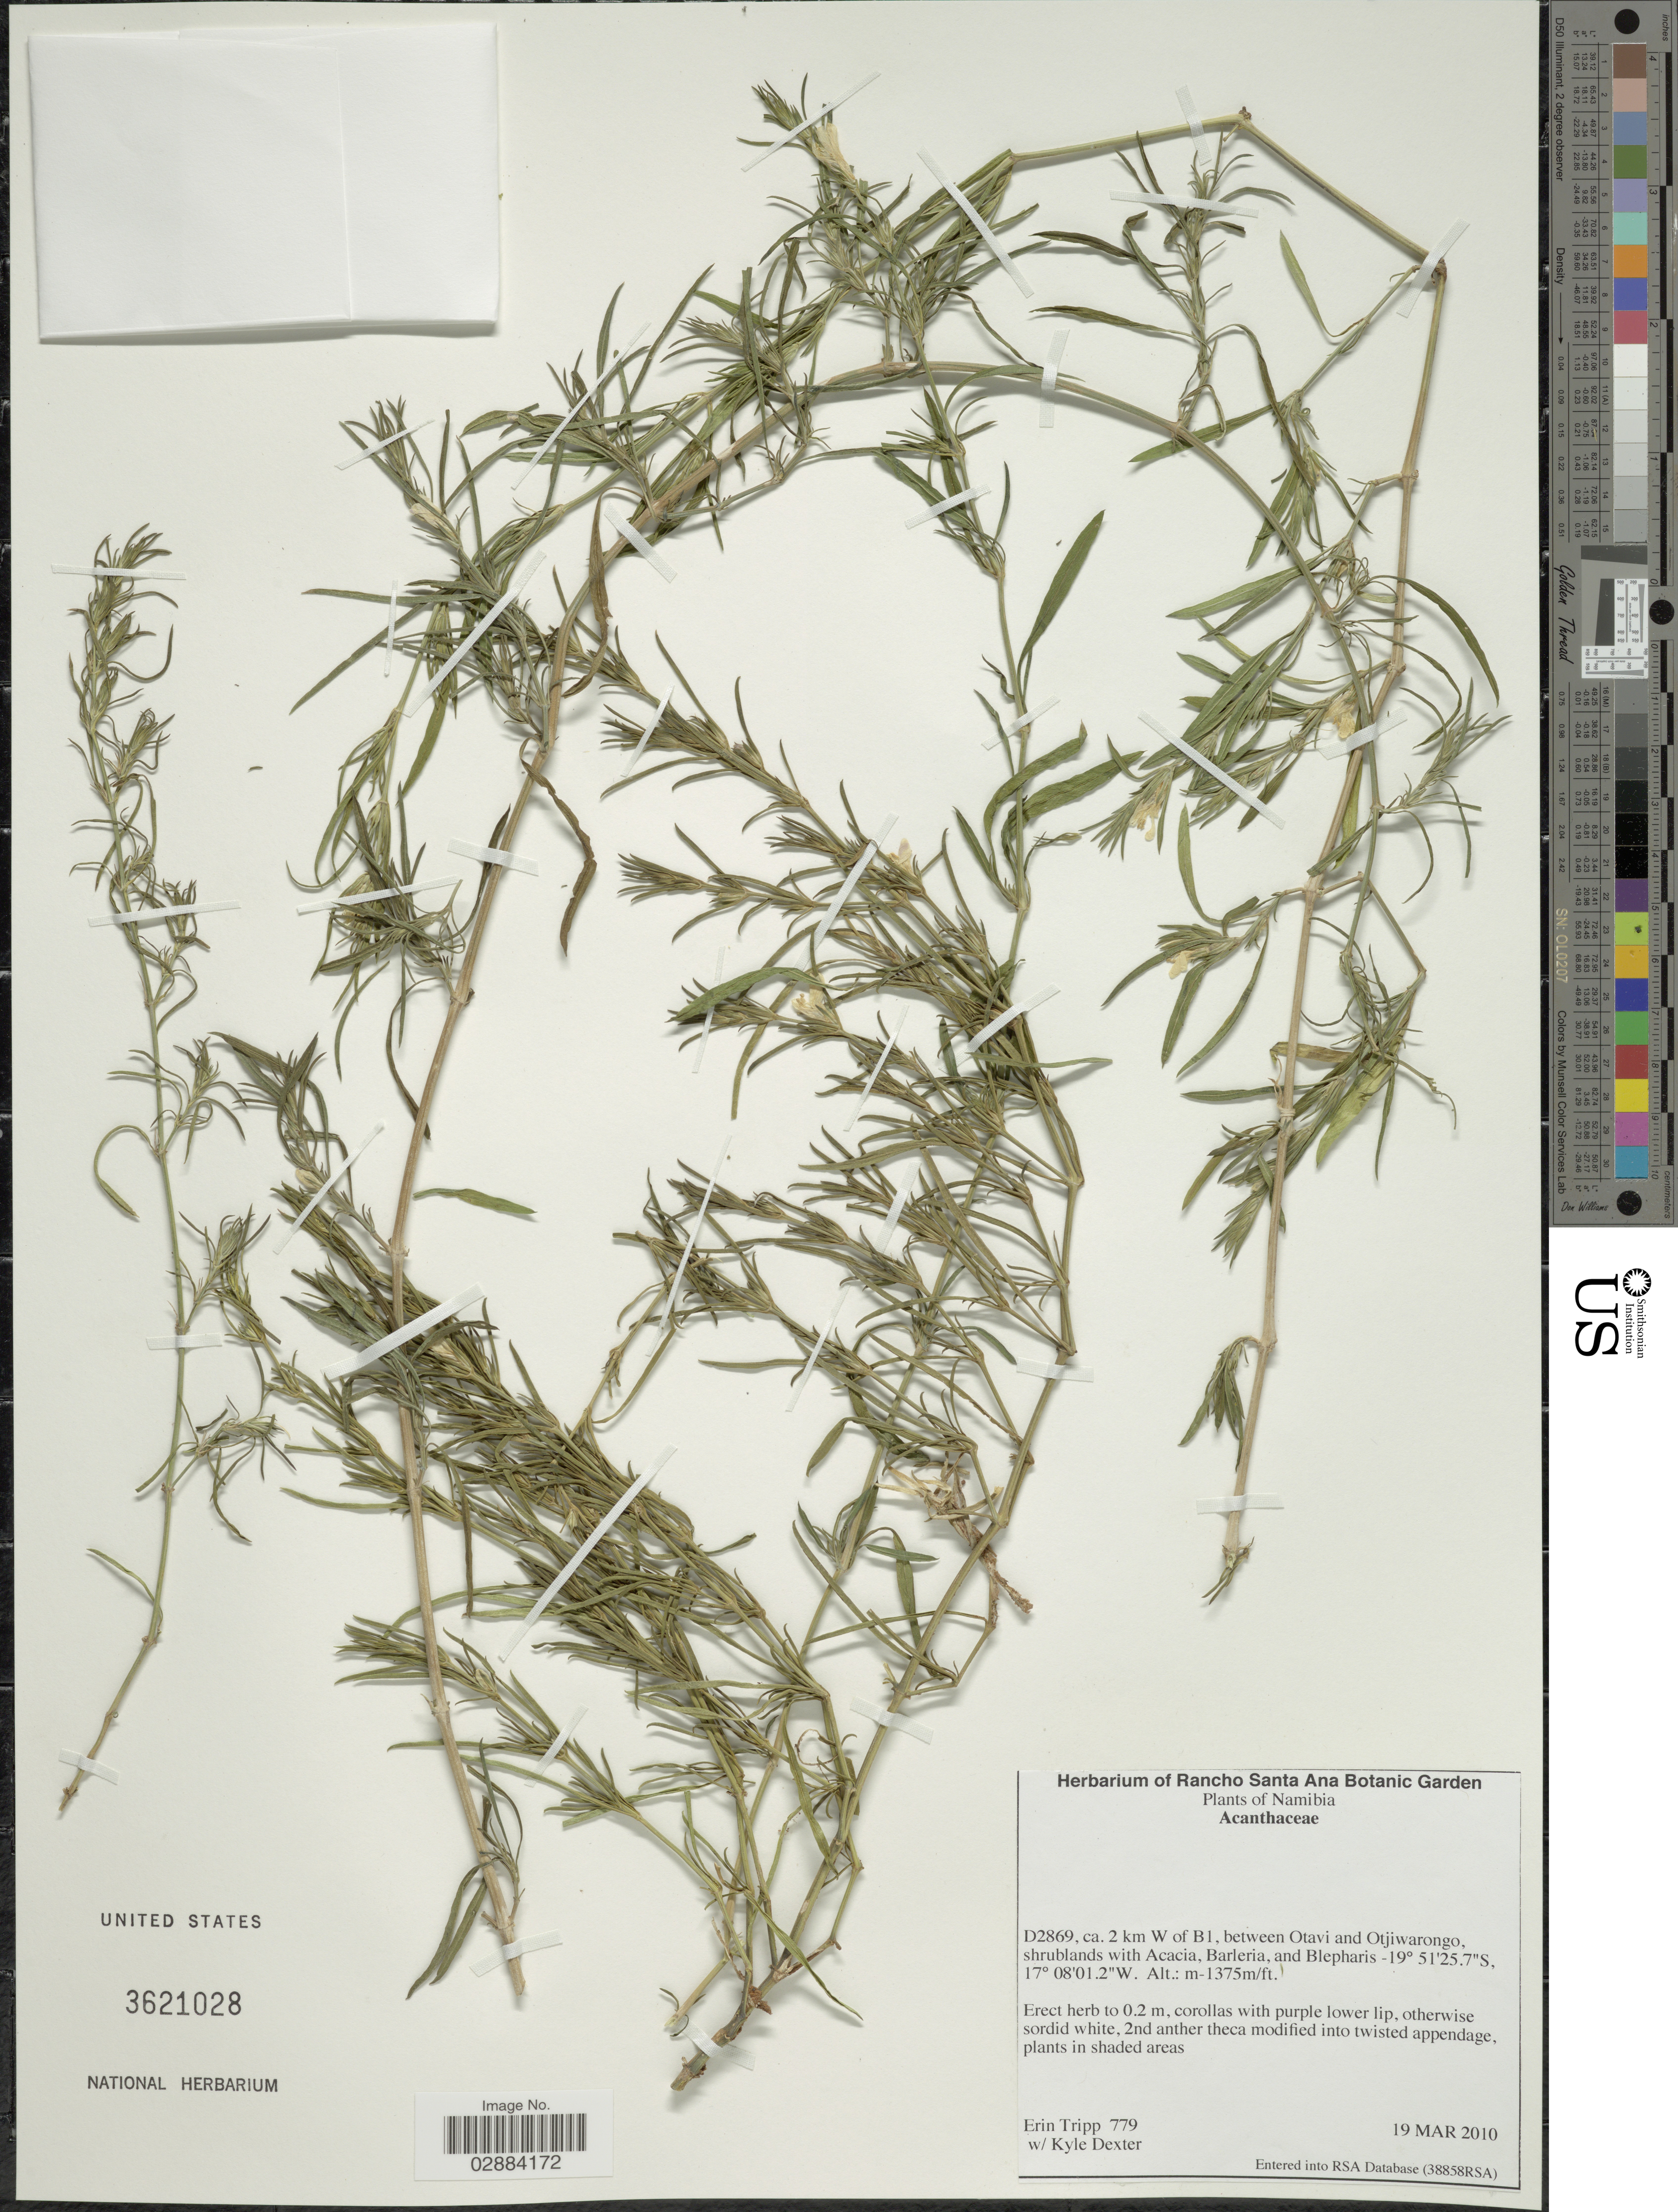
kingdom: Plantae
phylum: Tracheophyta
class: Magnoliopsida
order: Lamiales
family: Acanthaceae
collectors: E. Tripp & K. Dexter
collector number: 779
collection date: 2010-03-19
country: Namibia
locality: D2869, ca. 2 km W of B1, between Otavi and Otjiwarongo.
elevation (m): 1375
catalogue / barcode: US 3621028